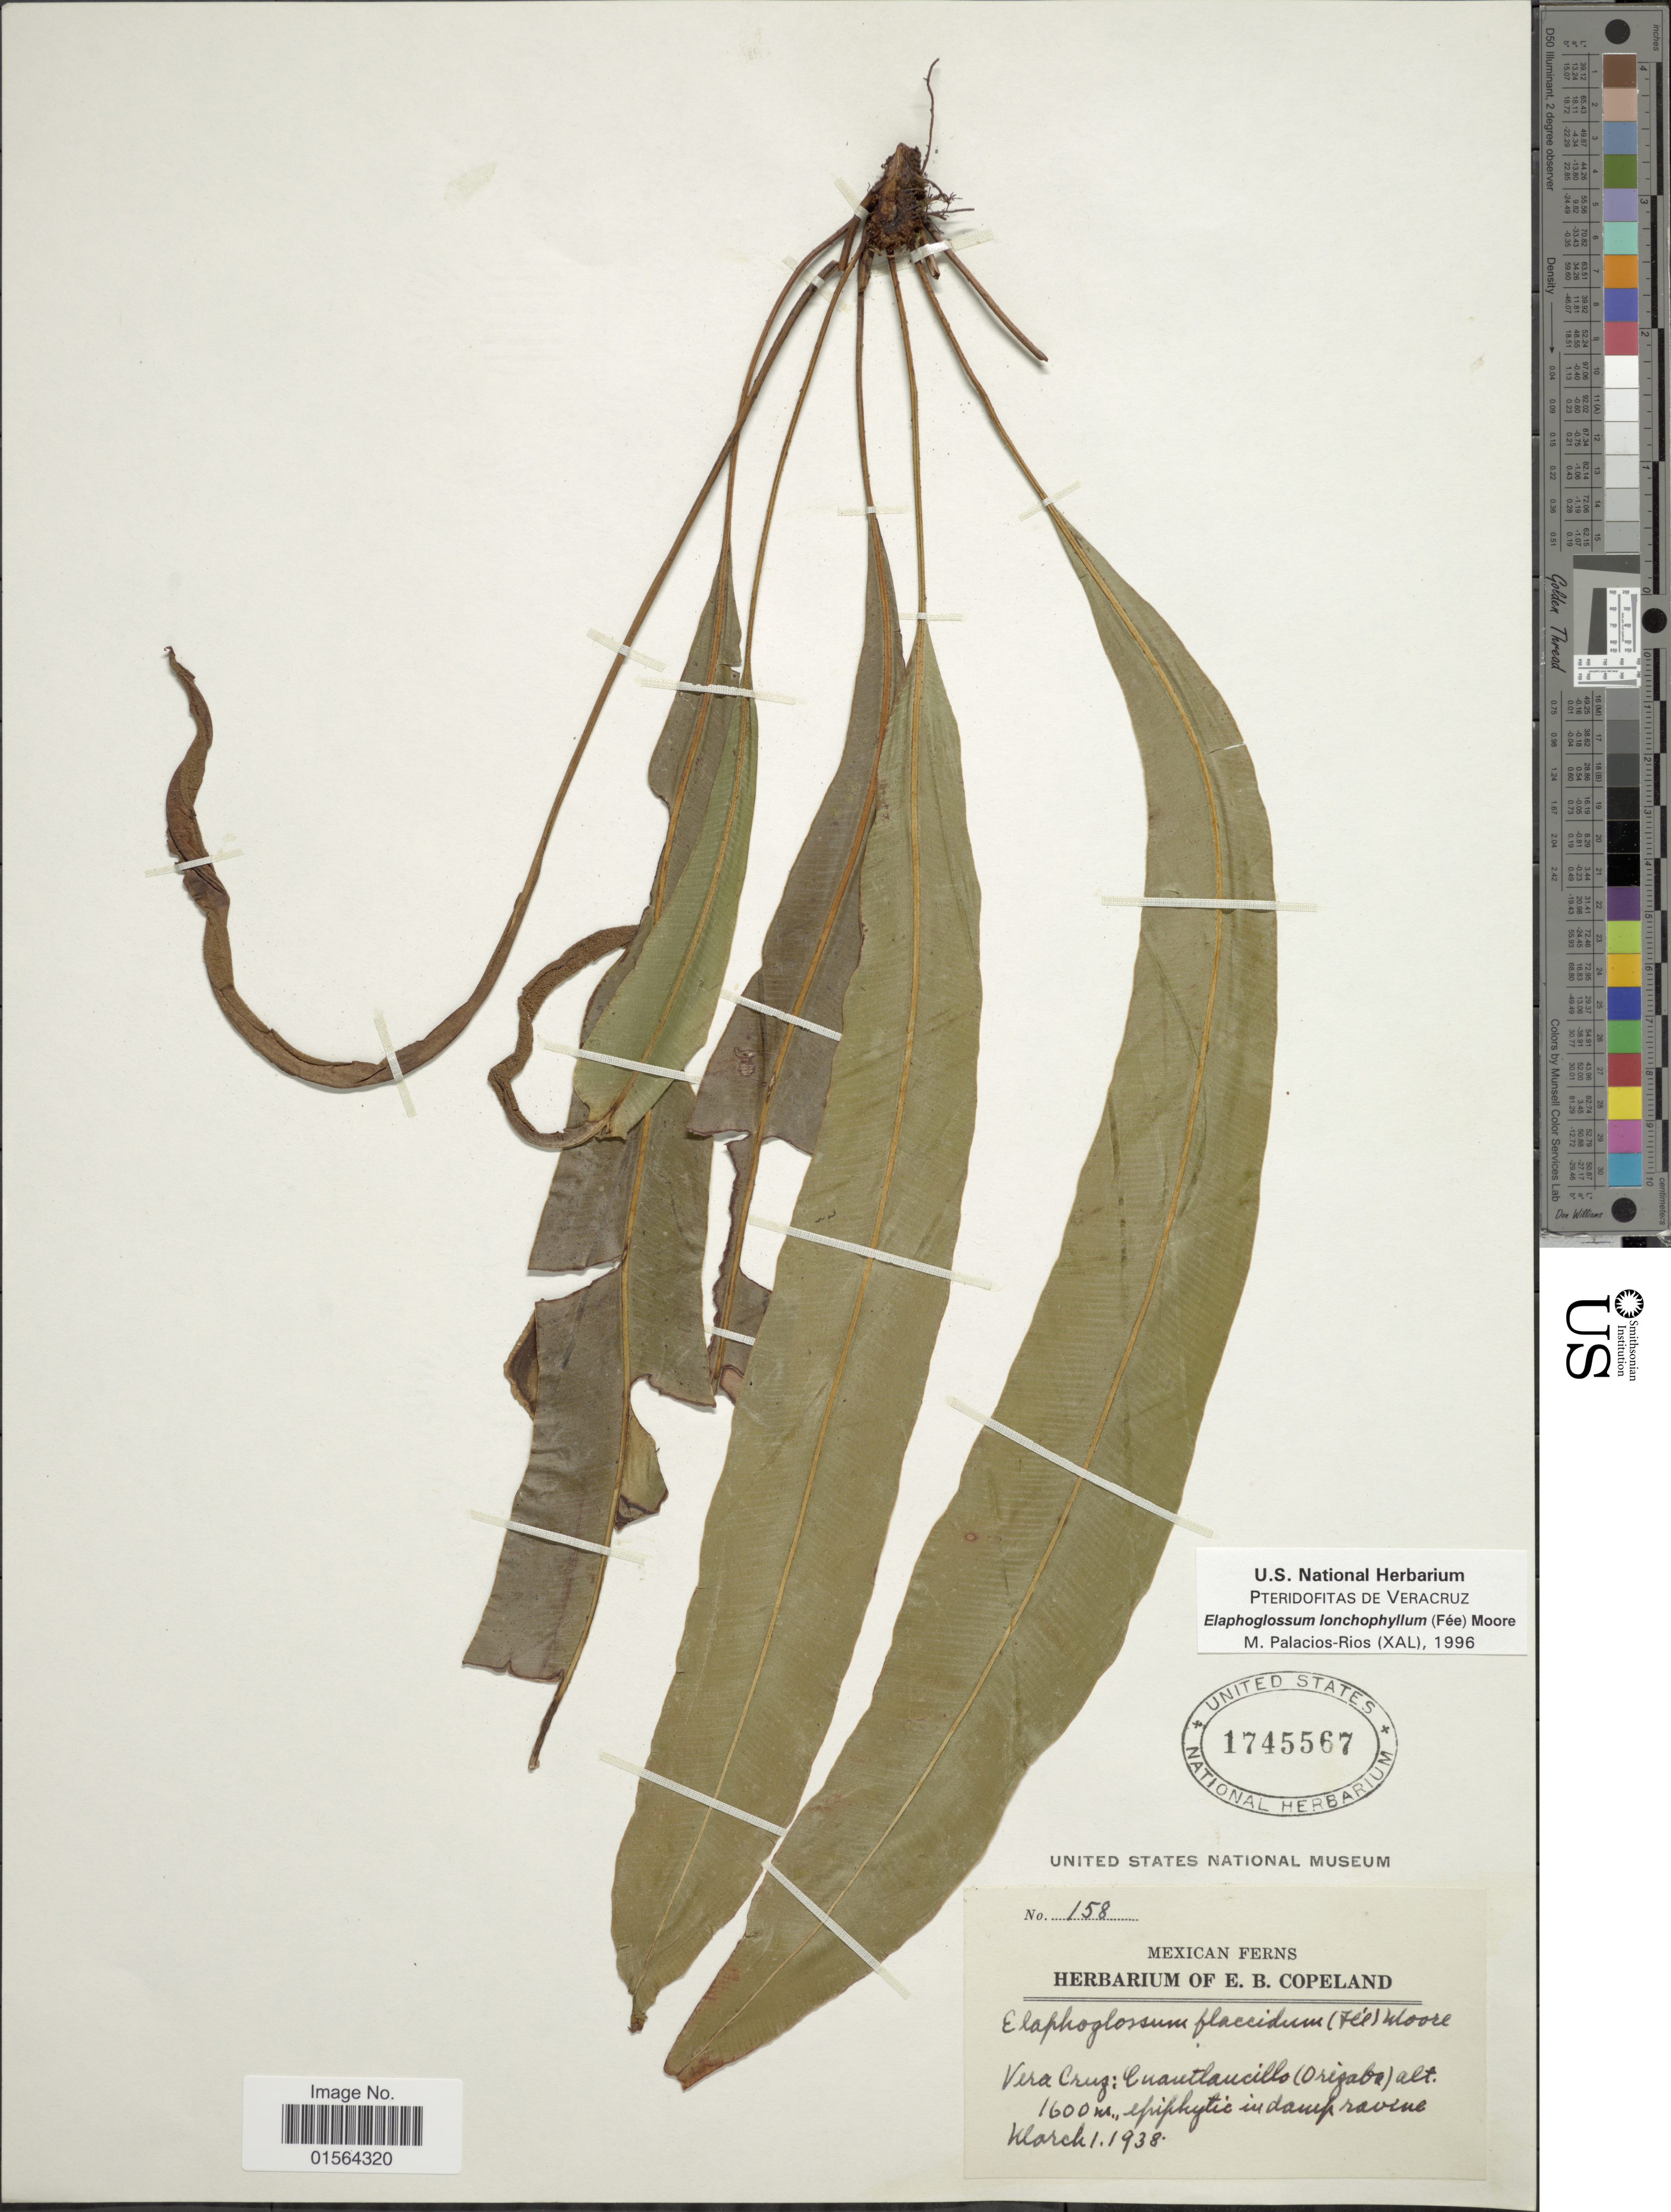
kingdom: Plantae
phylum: Tracheophyta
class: Polypodiopsida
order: Polypodiales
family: Dryopteridaceae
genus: Elaphoglossum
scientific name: Elaphoglossum lonchophyllum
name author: (Fée) T. Moore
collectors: ex herb. E. B. Copeland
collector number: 158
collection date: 1938-03-01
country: Mexico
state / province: Veracruz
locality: Vera Cruz: Cuautlancillo (Orizaba)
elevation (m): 1600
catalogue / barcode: US 1745567